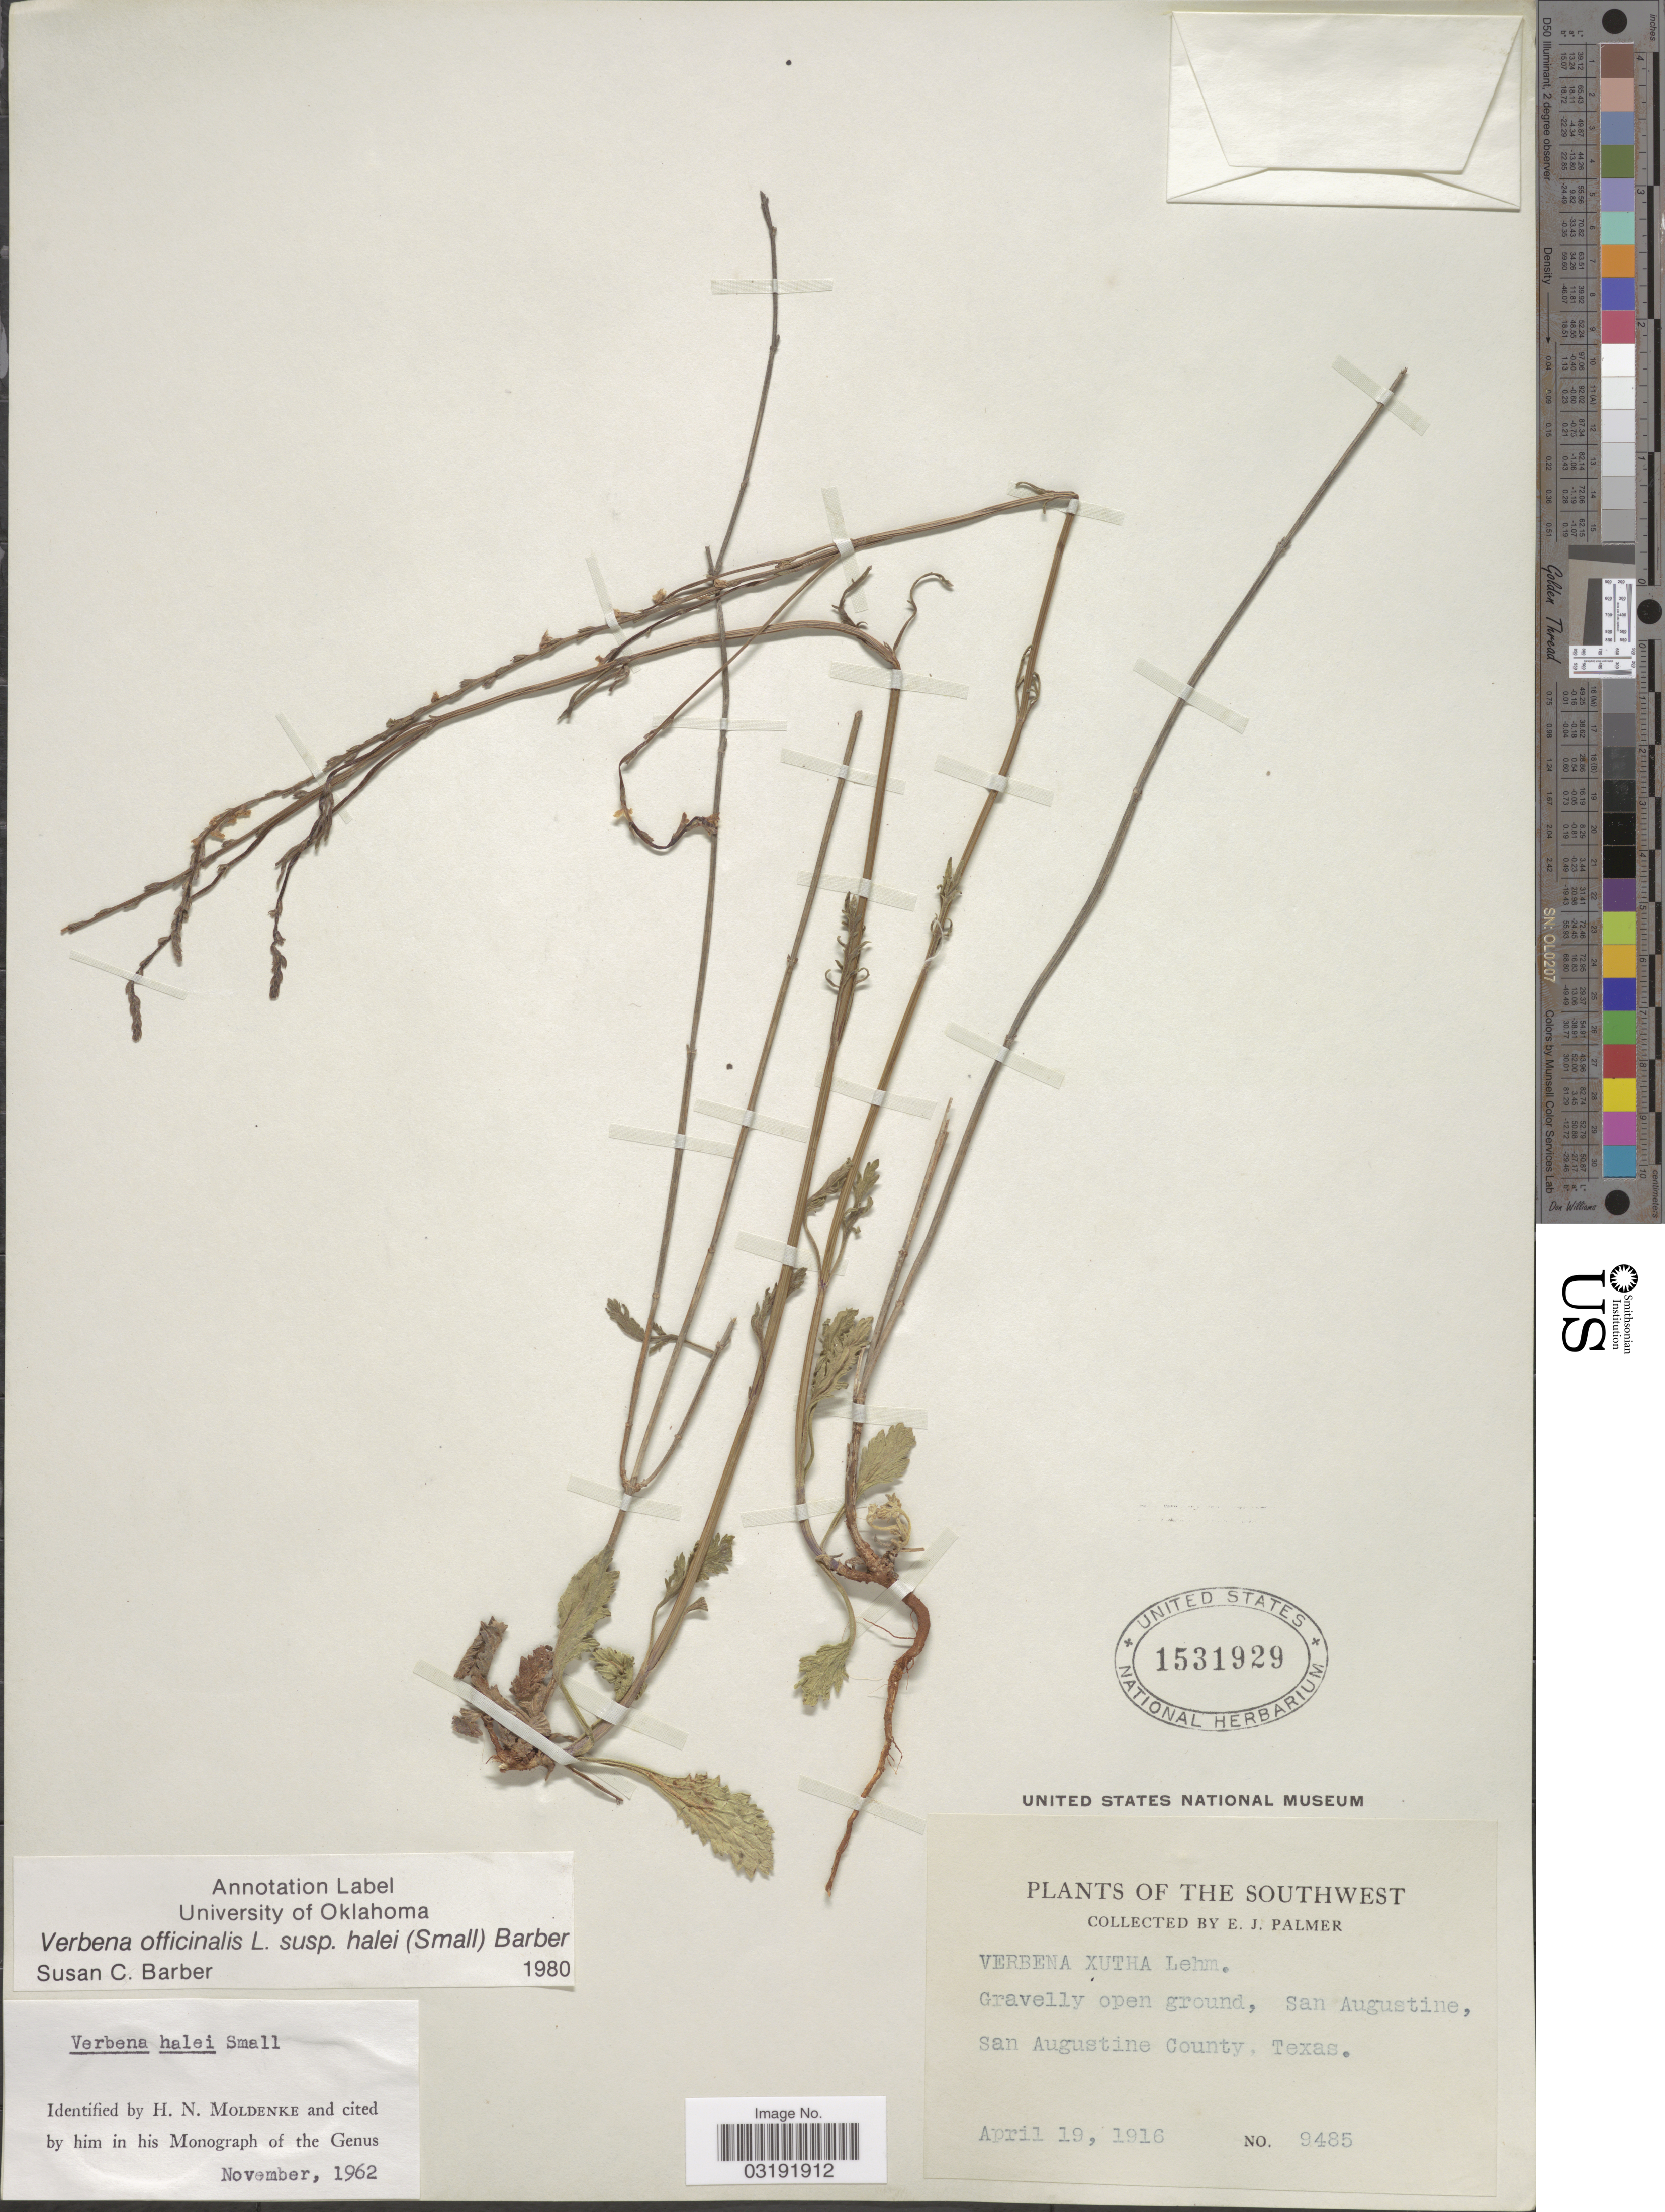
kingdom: Plantae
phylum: Tracheophyta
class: Magnoliopsida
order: Lamiales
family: Verbenaceae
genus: Verbena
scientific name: Verbena officinalis subsp. halei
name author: L.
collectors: E. J. Palmer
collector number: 9485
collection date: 1916-04-19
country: United States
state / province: Texas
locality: The Southwest. Gravelly open ground, San Augustine, San Augustine County.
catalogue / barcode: US 1531929